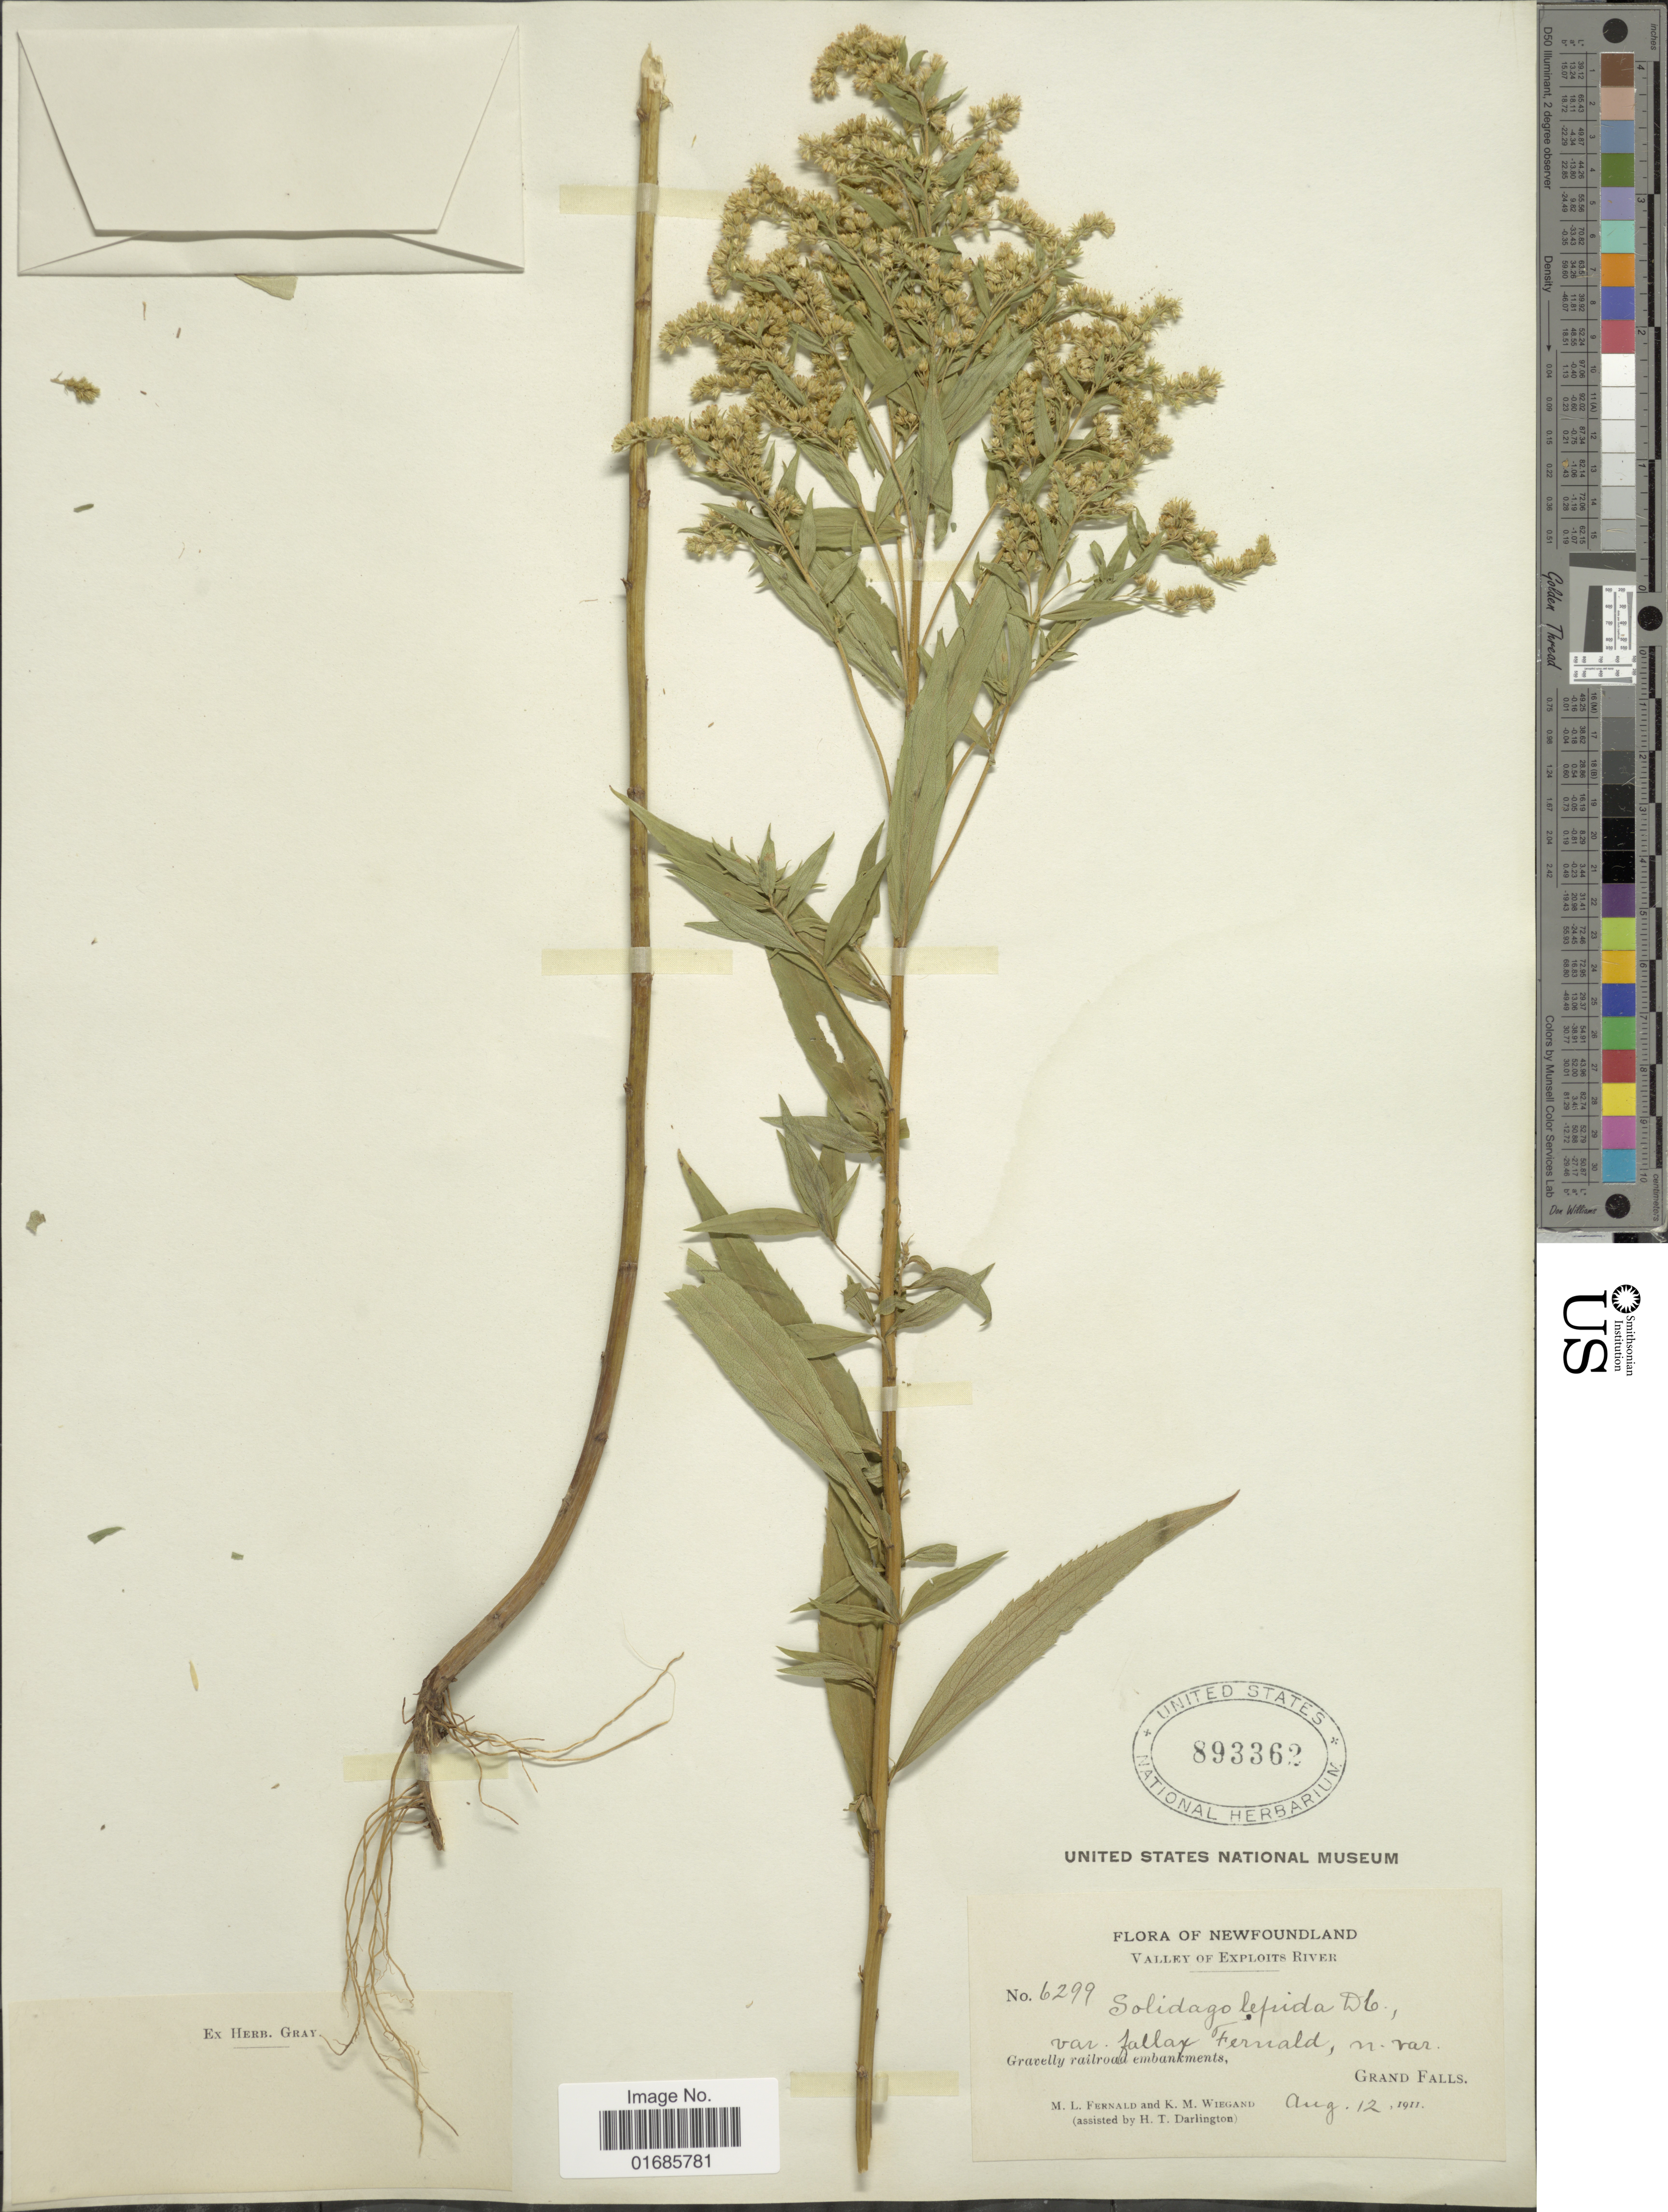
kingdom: Plantae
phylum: Tracheophyta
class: Magnoliopsida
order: Asterales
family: Asteraceae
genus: Solidago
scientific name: Solidago canadensis var. salebrosa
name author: (Piper) M.E. Jones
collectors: M. L. Fernald, K. M. Wiegand & H. Darlington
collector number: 6299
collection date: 1911-08-12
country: Canada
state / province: Newfoundland and Labrador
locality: Valley of Exploits River, Gravelly railroad embankments, Grand Falls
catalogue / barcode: US 893362